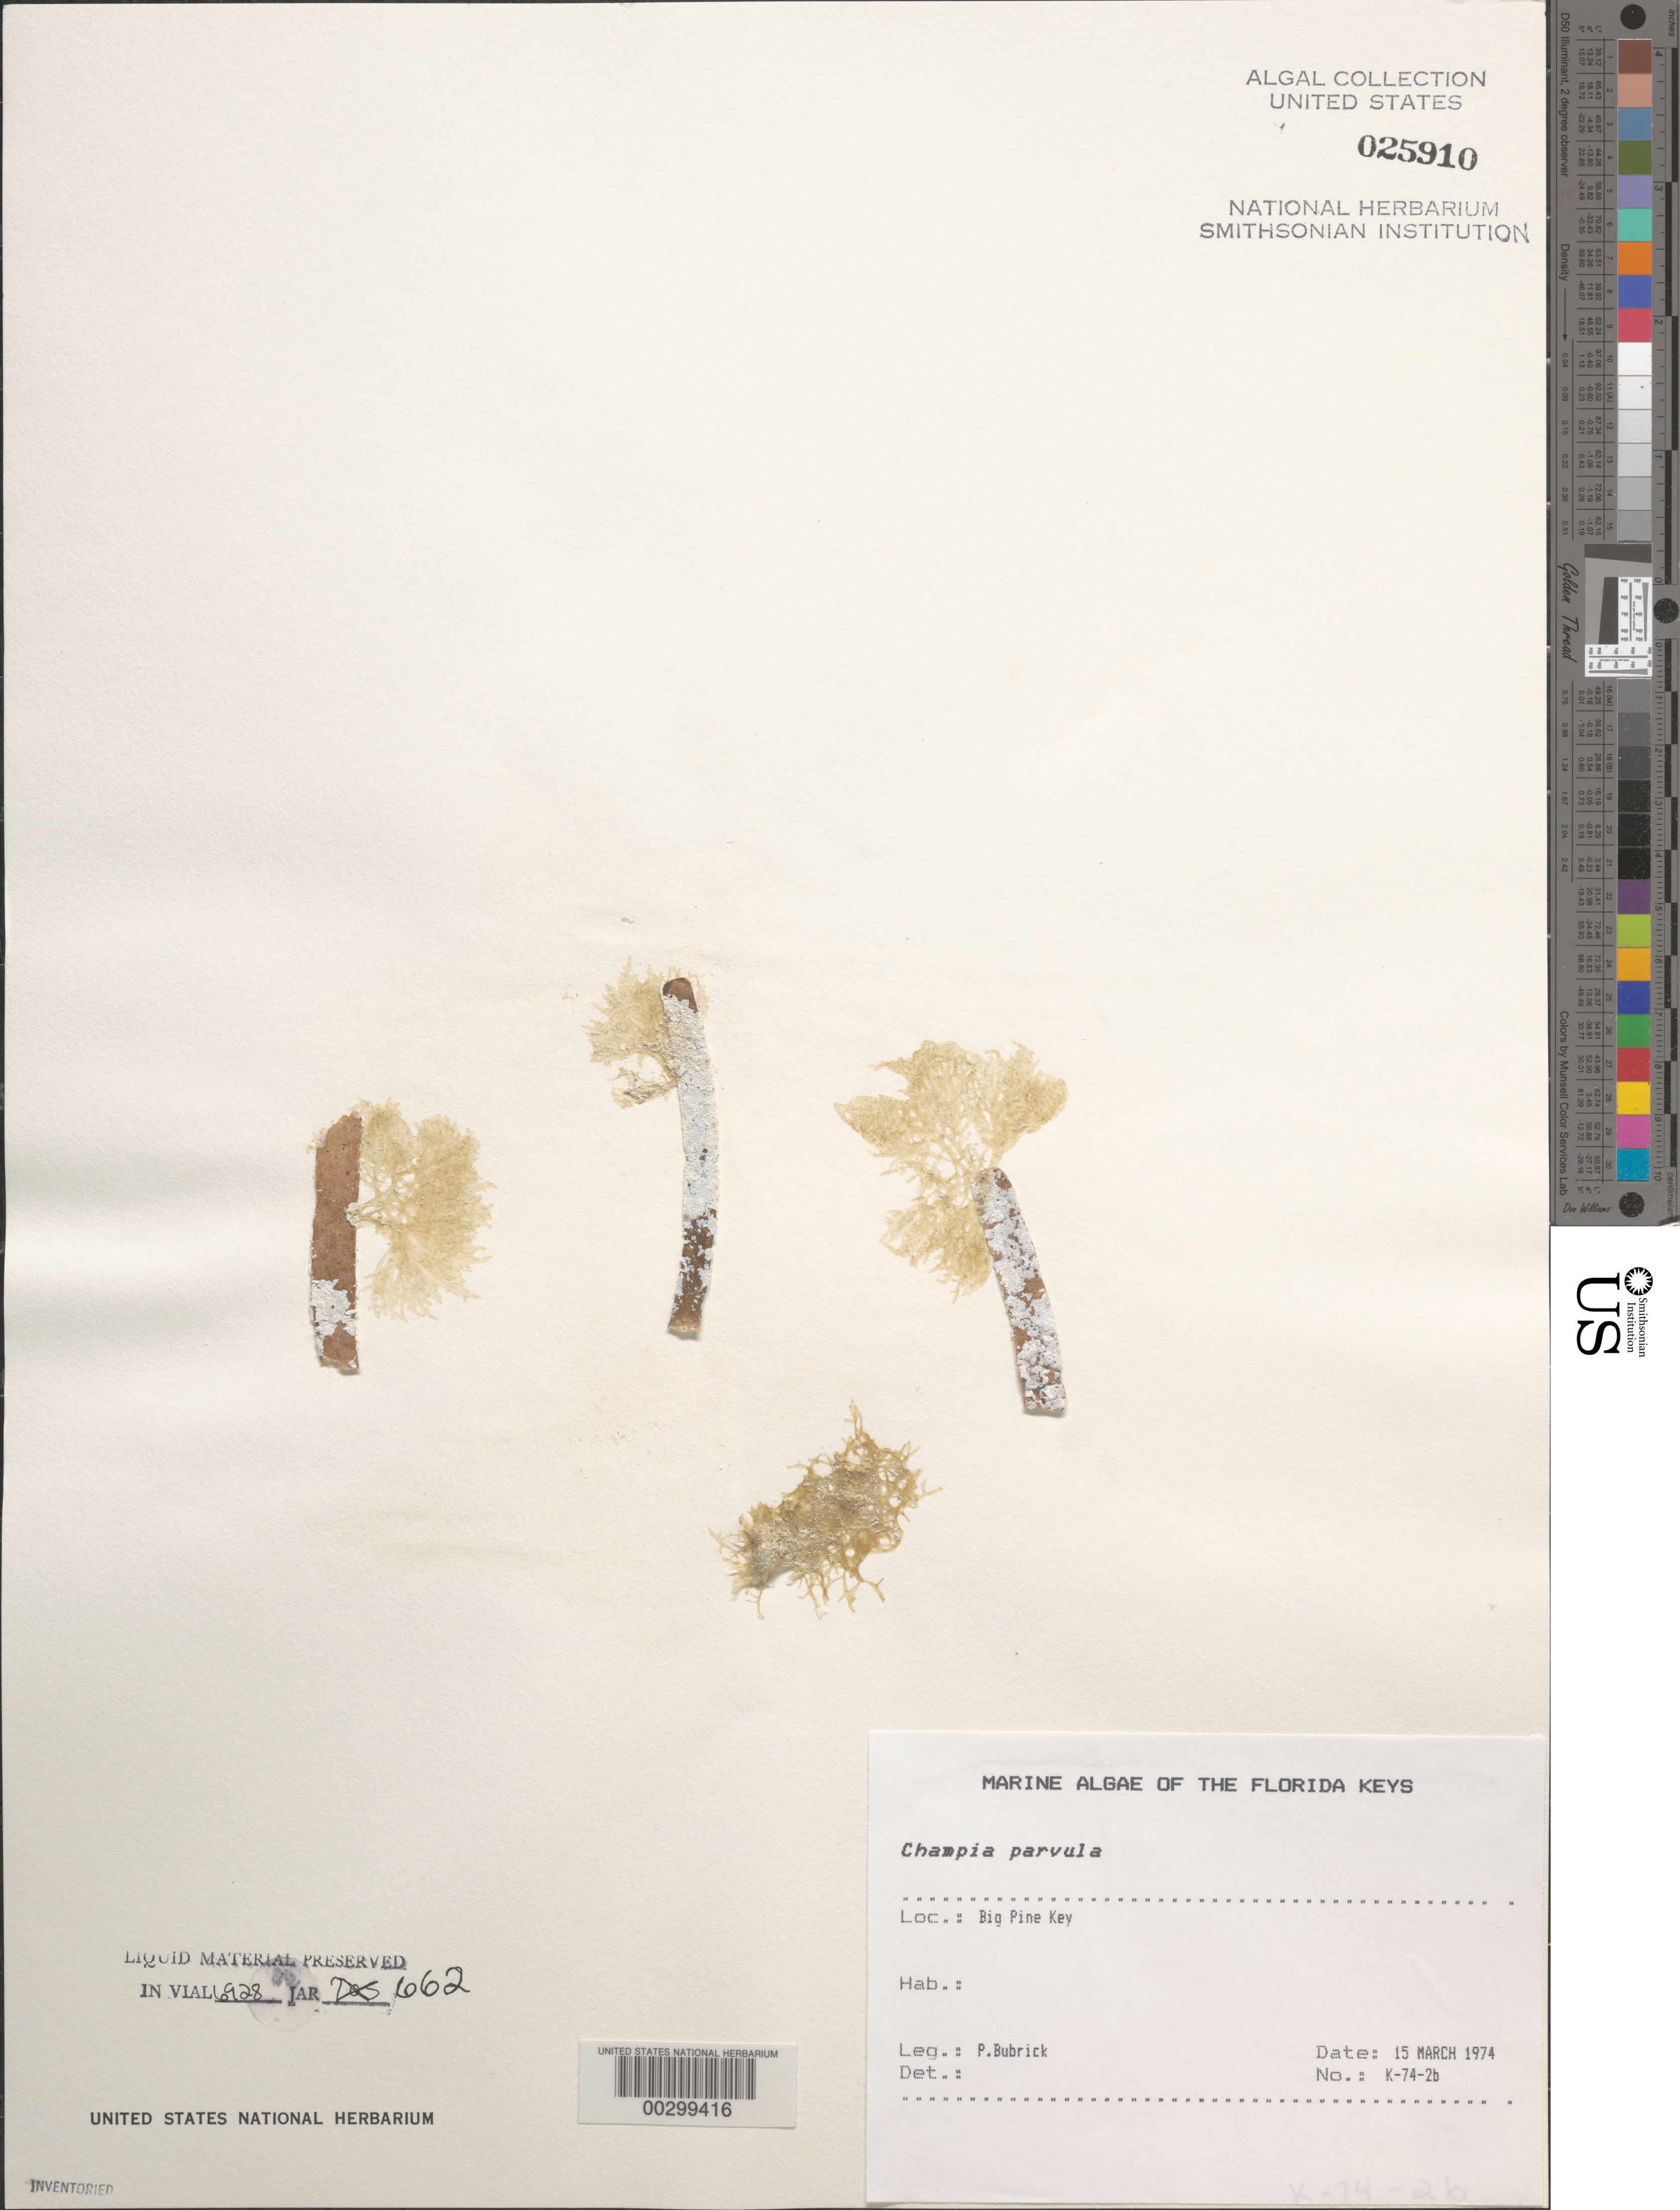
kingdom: Plantae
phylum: Rhodophyta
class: Florideophyceae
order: Rhodymeniales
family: Champiaceae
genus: Champia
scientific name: Champia parvula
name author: (C. Agardh) Harv.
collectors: P. Bubrick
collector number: K-74-2b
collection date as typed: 15 Mar 1974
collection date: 1974-03-15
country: United States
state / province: Florida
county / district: Monroe County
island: Big Pine Key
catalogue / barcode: US 25910